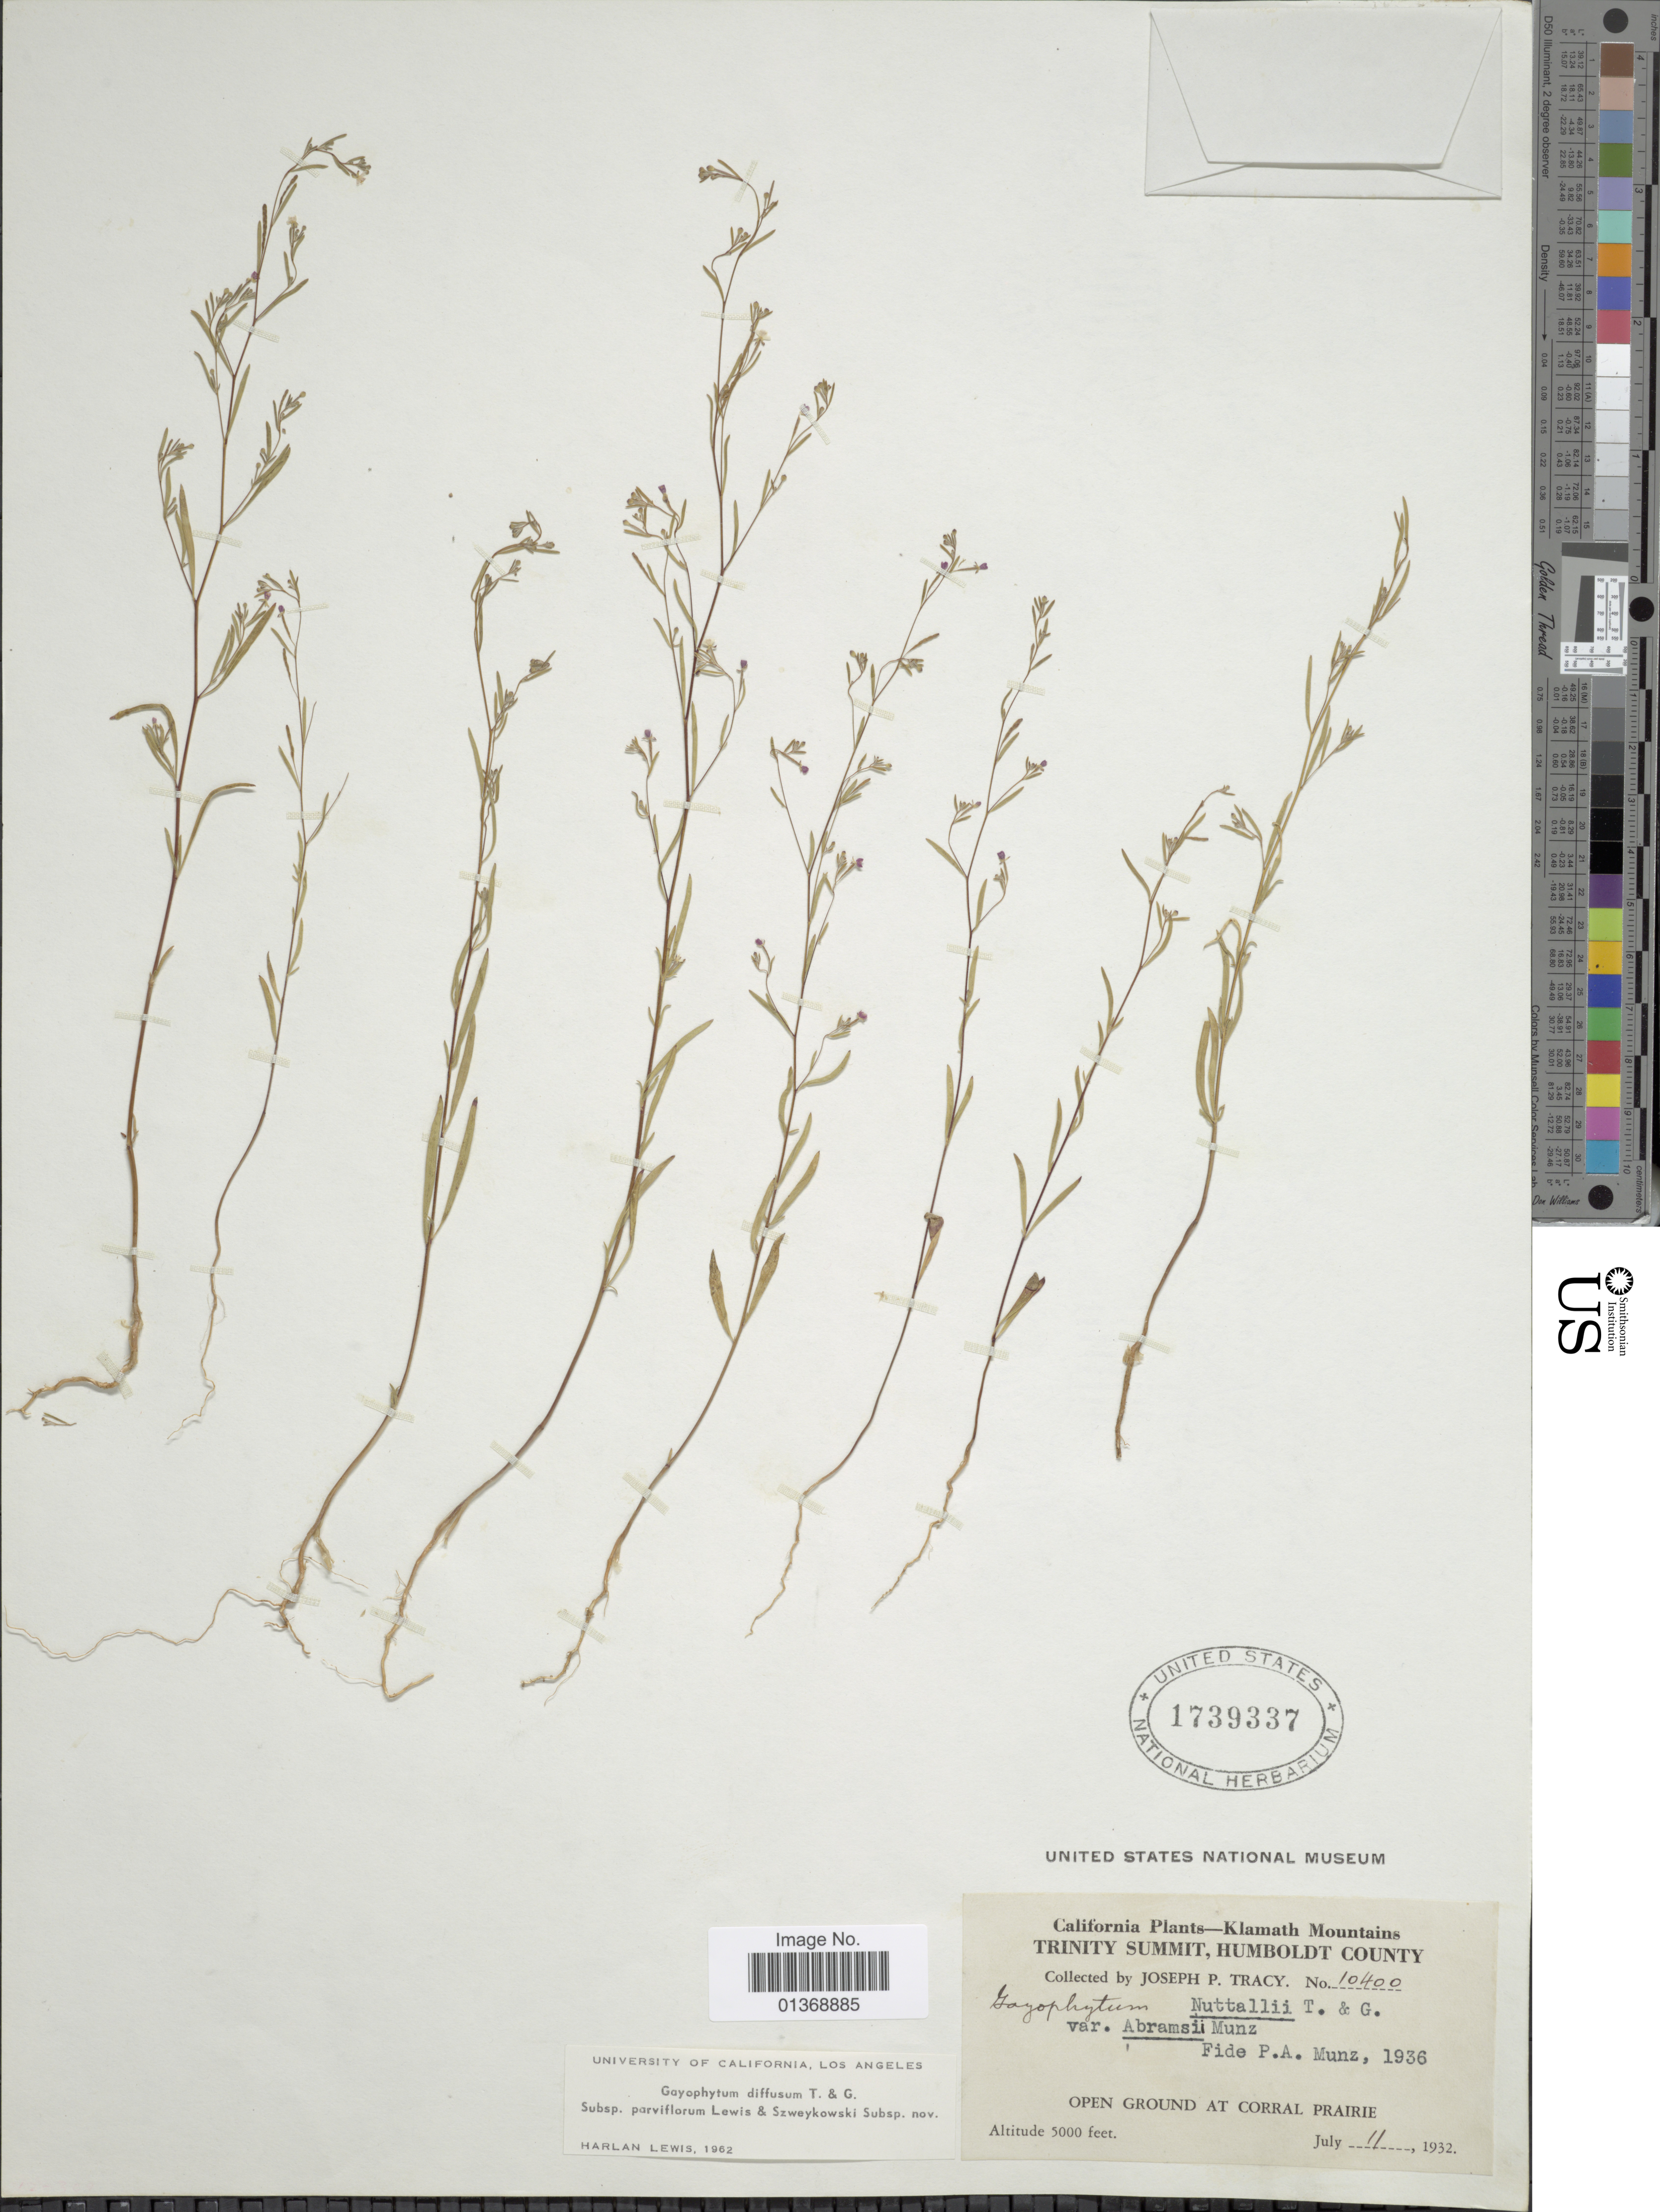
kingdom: Plantae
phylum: Tracheophyta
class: Magnoliopsida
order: Myrtales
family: Onagraceae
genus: Gayophytum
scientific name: Gayophytum diffusum subsp. parviflorum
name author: F. H. Lewis & Szweyk.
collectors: J. Tracy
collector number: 10400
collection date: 1932-07-11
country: United States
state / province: California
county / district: Humboldt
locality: Klamath Mountains, Trinity Summit, Humboldt County, open ground at Corral Prairie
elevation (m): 1524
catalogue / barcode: US 1739337